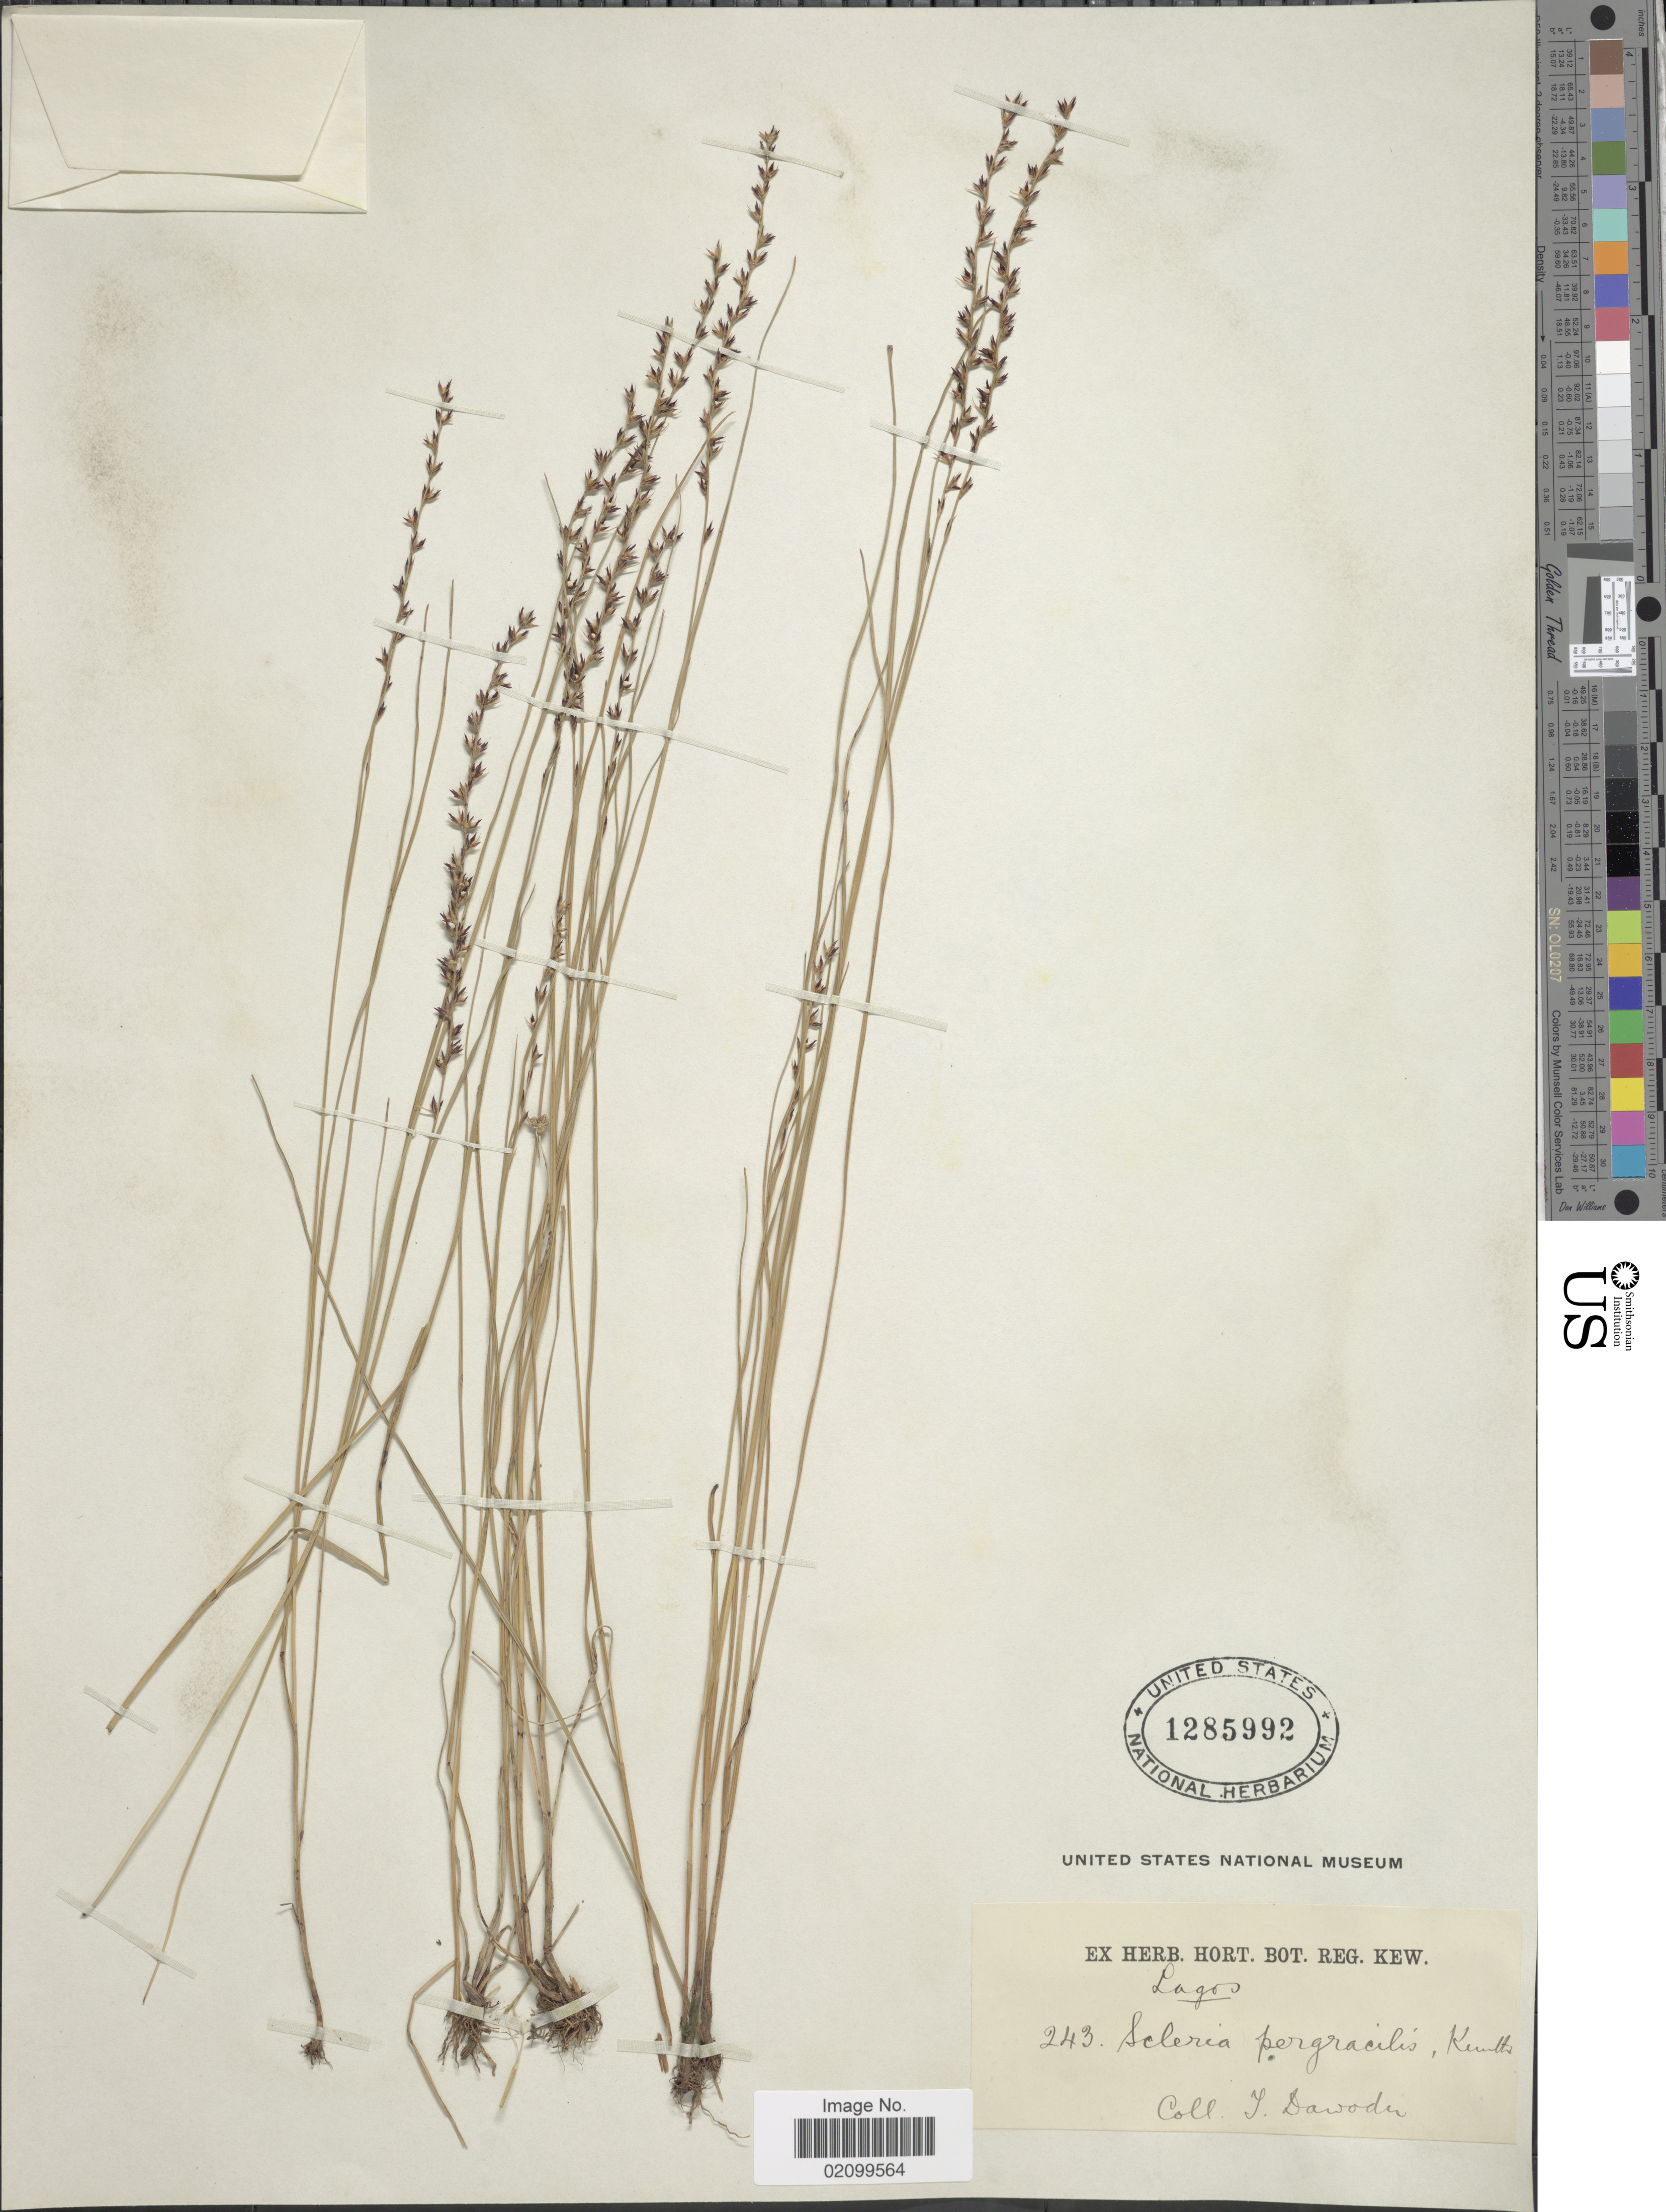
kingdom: Plantae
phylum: Tracheophyta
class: Liliopsida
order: Poales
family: Cyperaceae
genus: Scleria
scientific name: Scleria pergracilis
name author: (Nees) Kunth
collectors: T. Dawodu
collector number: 243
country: Nigeria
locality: Lagos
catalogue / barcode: US 1285992